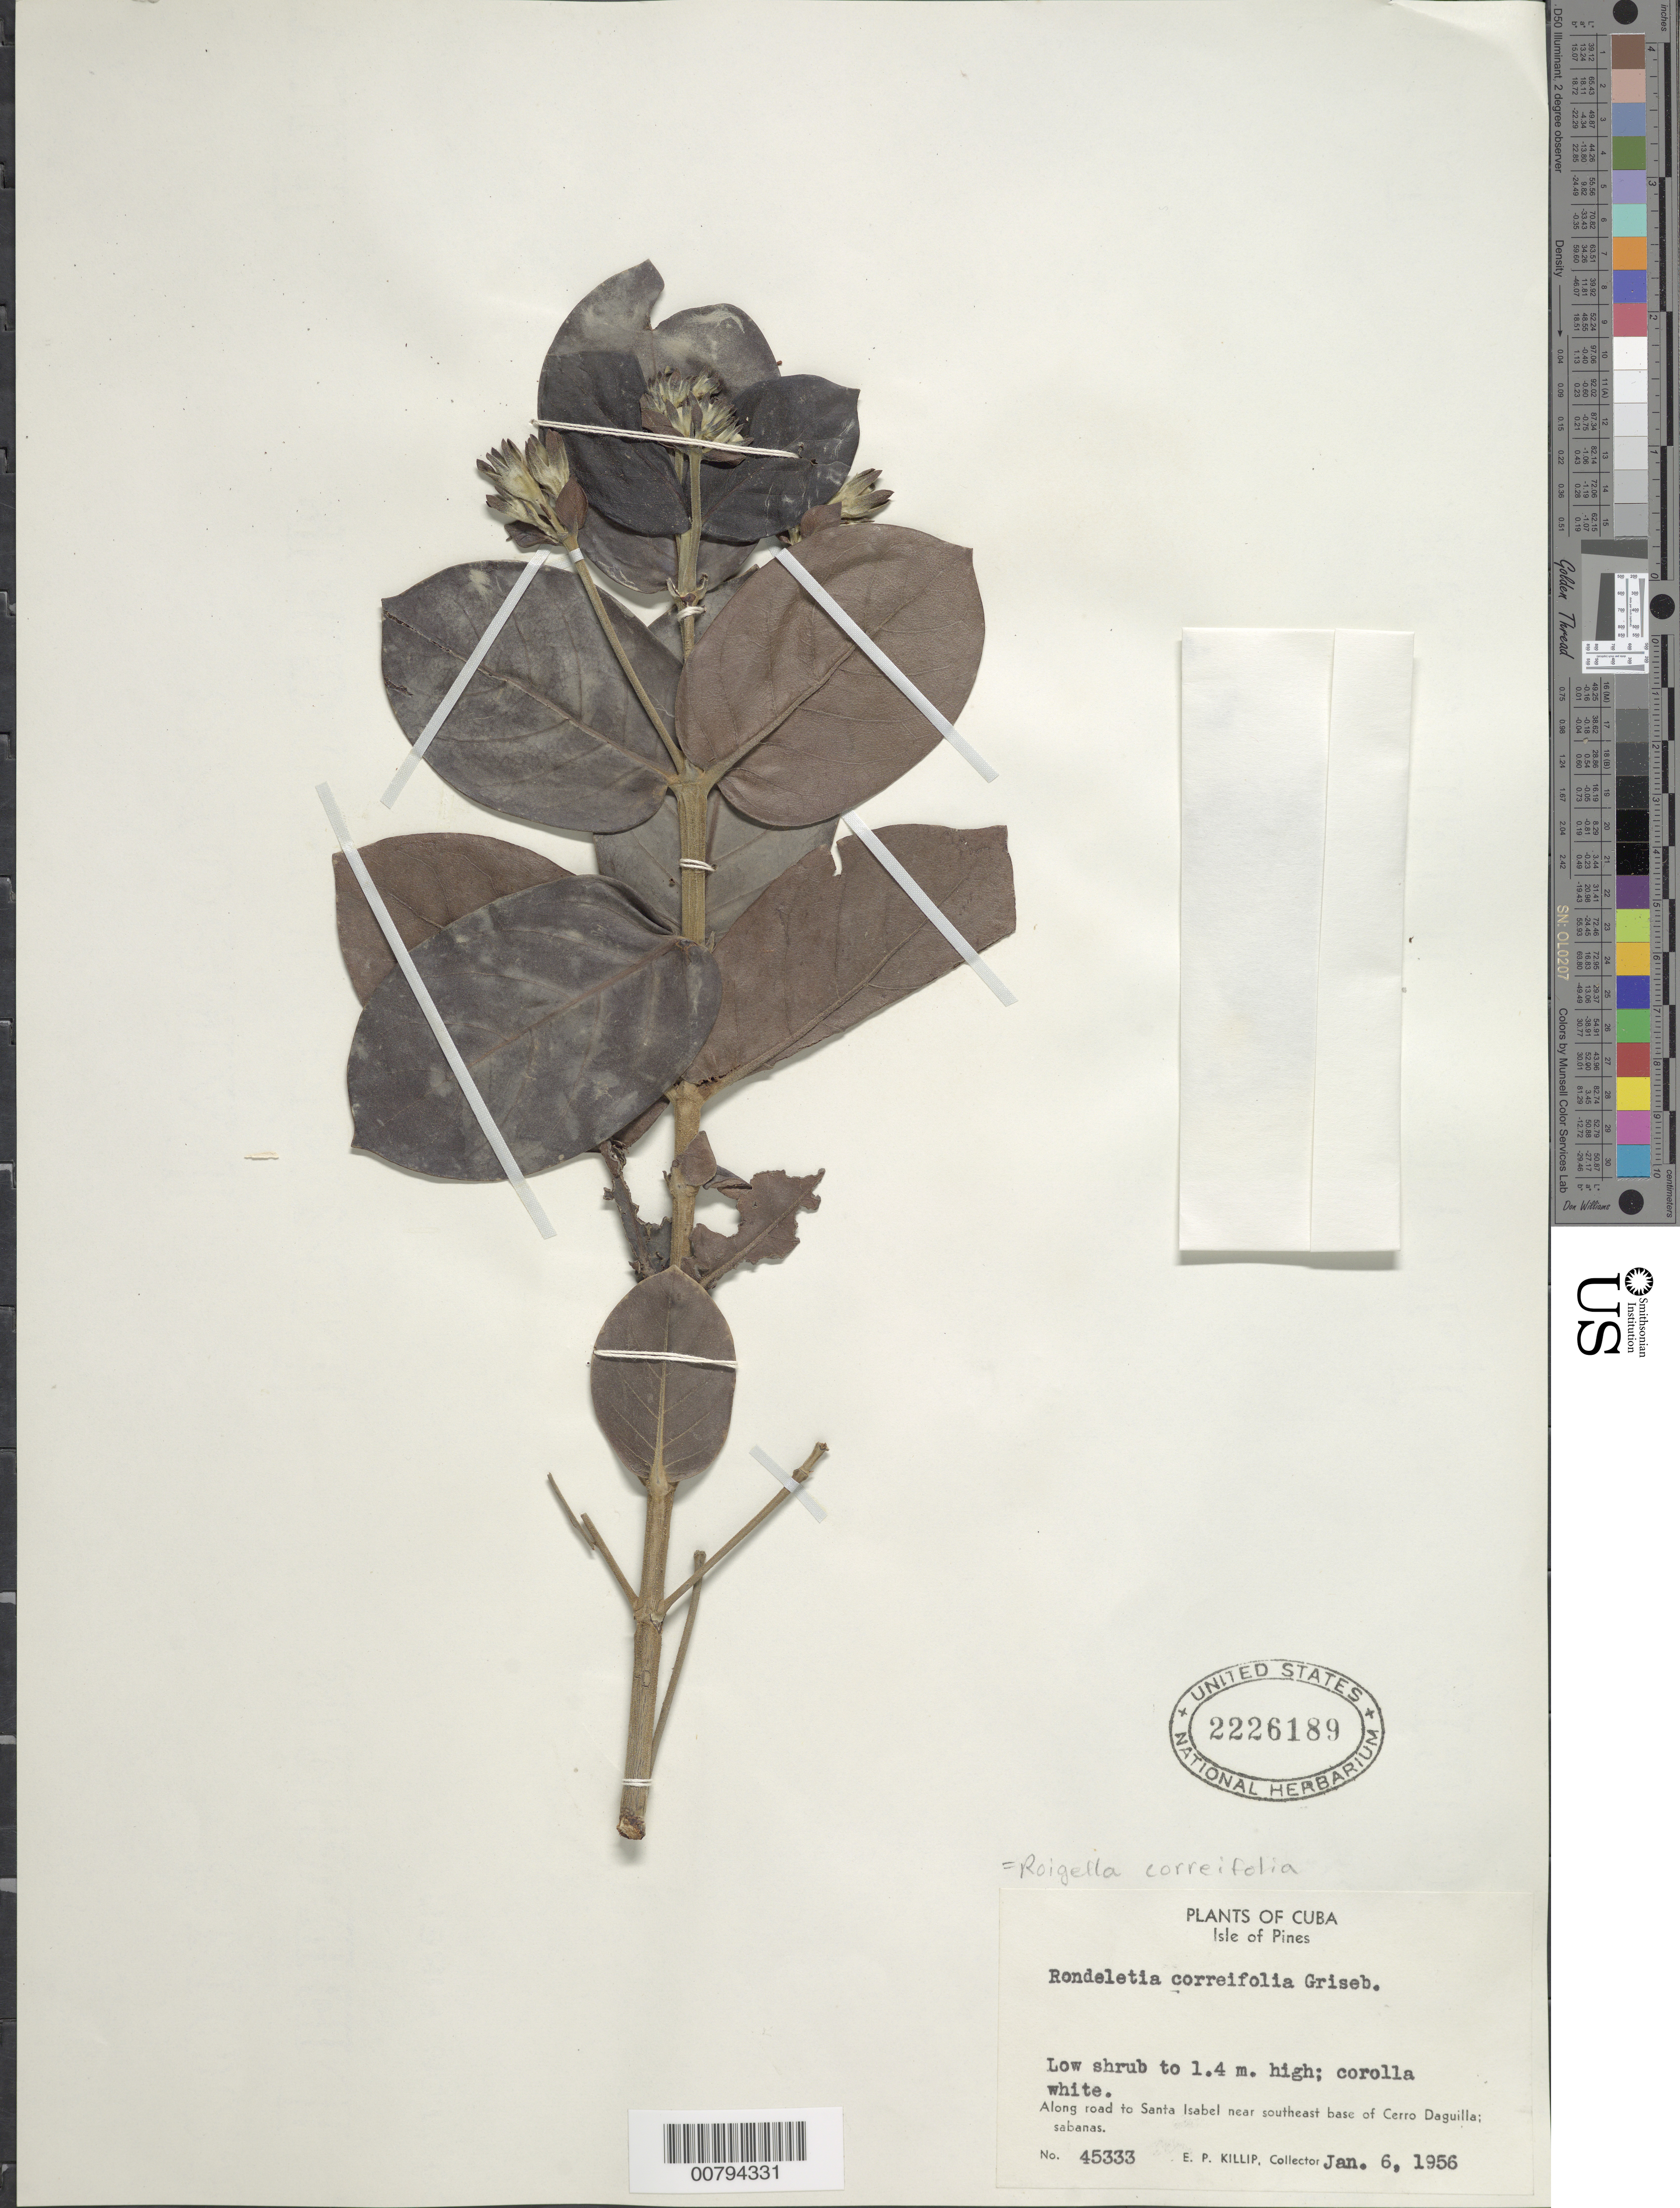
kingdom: Plantae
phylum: Tracheophyta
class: Magnoliopsida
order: Gentianales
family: Rubiaceae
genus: Roigella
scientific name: Roigella correifolia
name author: (Griseb.) Borhidi & Fernández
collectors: E. P. Killip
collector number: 45333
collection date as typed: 06 Jan 1956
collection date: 1956-01-06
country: Cuba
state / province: Isla de La Juventud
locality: Along road to Santa Isabel near southeast base of Cerro Daguilla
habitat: Sabanas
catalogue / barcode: US 2226189